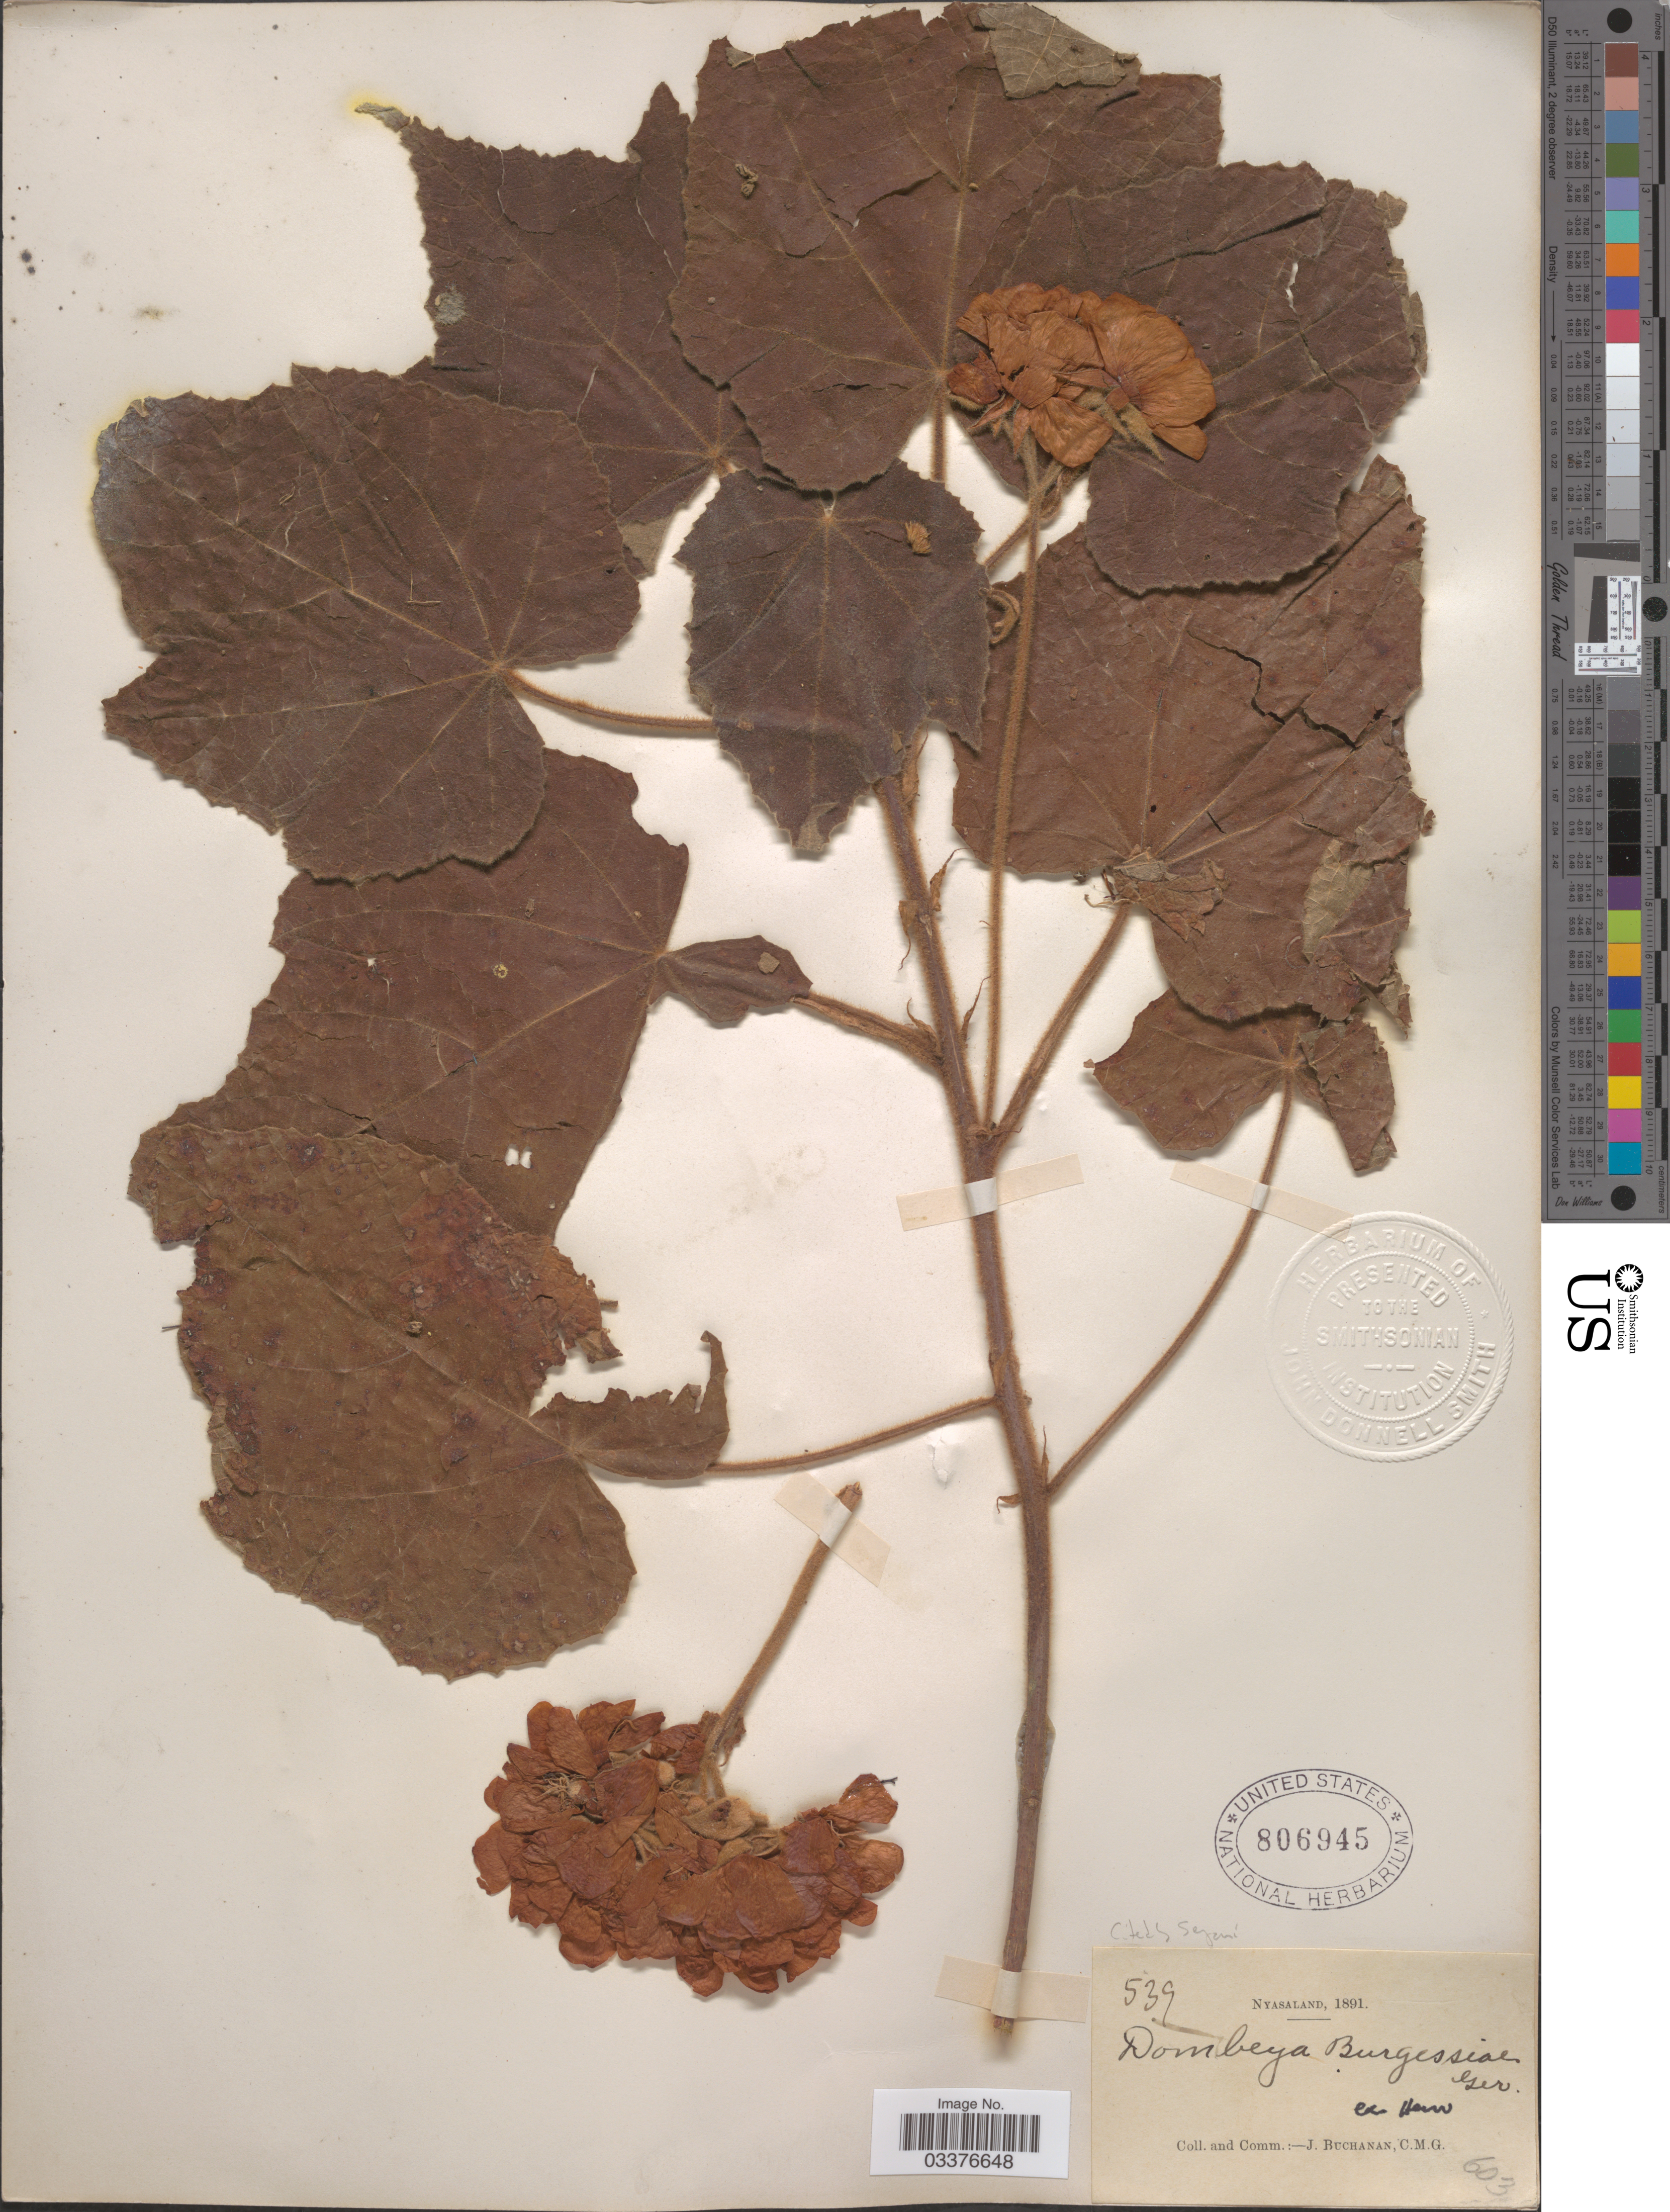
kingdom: Plantae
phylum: Tracheophyta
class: Magnoliopsida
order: Malvales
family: Malvaceae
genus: Dombeya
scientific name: Dombeya burgessiae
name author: Gerrard ex Harv.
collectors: J. Buchanan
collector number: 539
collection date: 1891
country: Malawi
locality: Nyasaland.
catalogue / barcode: US 806945